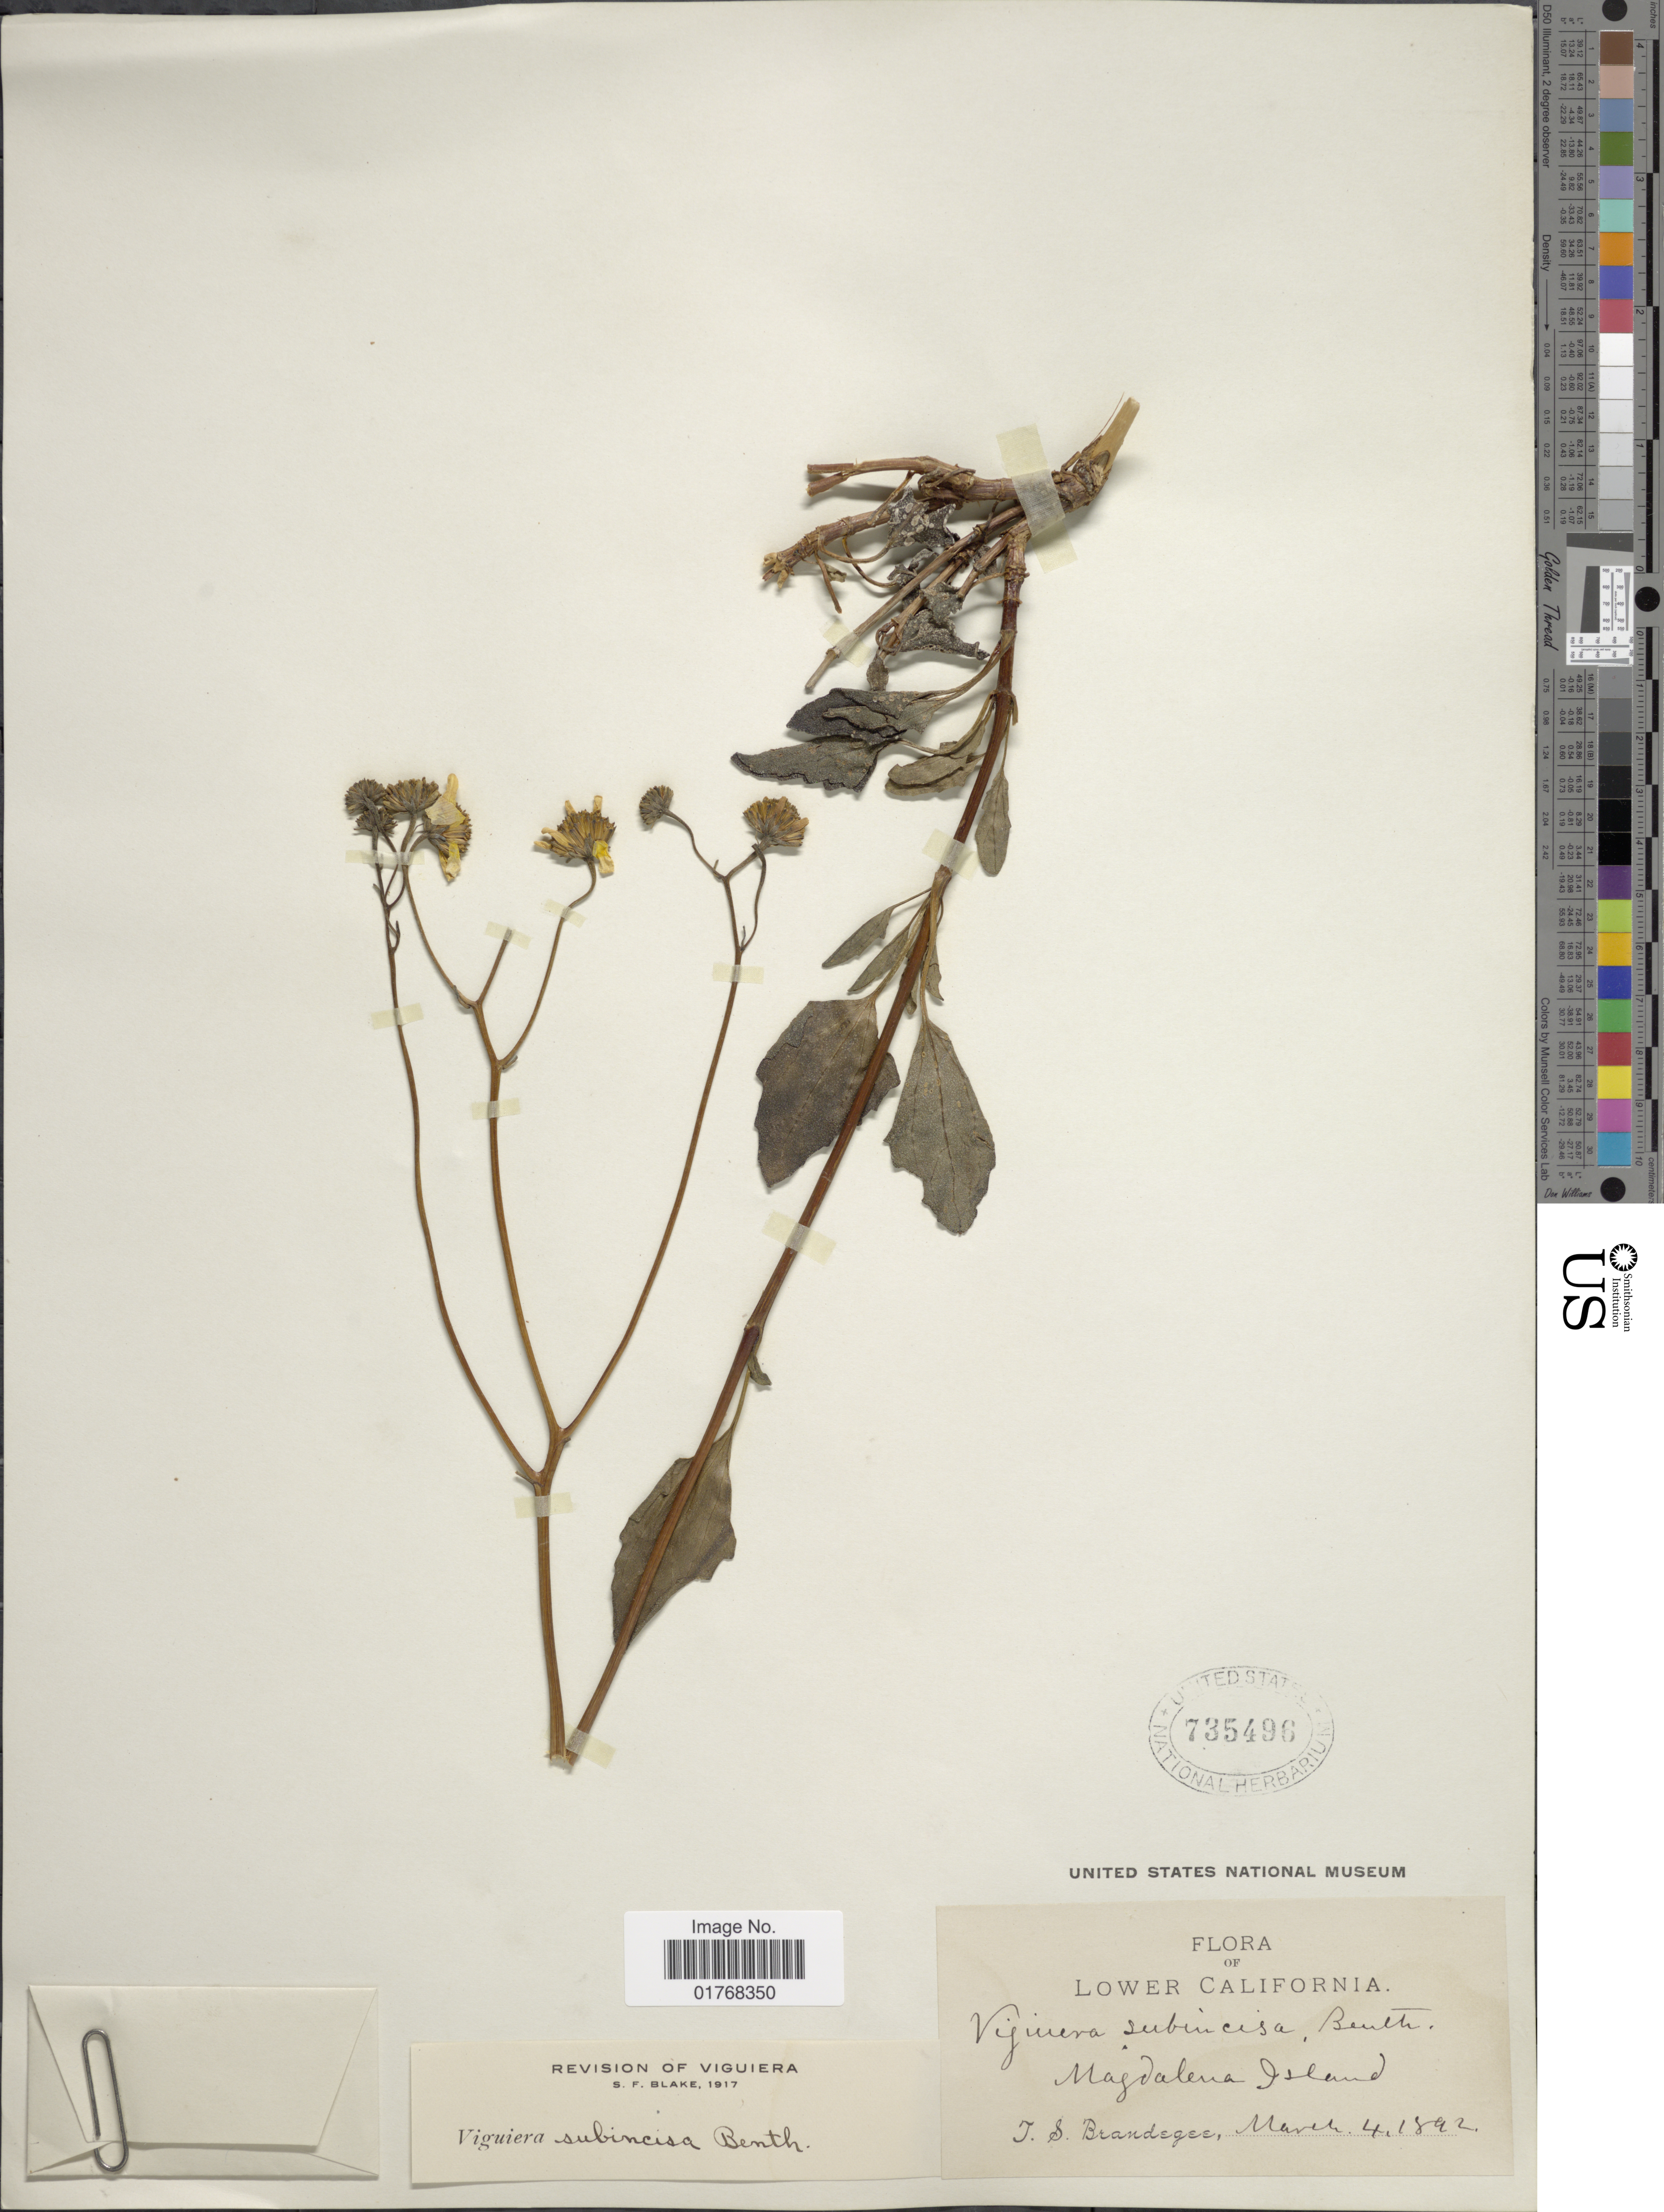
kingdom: Plantae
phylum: Tracheophyta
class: Magnoliopsida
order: Asterales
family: Asteraceae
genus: Viguiera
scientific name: Viguiera subincisa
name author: Benth.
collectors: T. S. Brandegee (herbarium)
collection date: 1892-03-04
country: Mexico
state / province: Baja California Sur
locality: Lower California, Magdalena Island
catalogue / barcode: US 735496